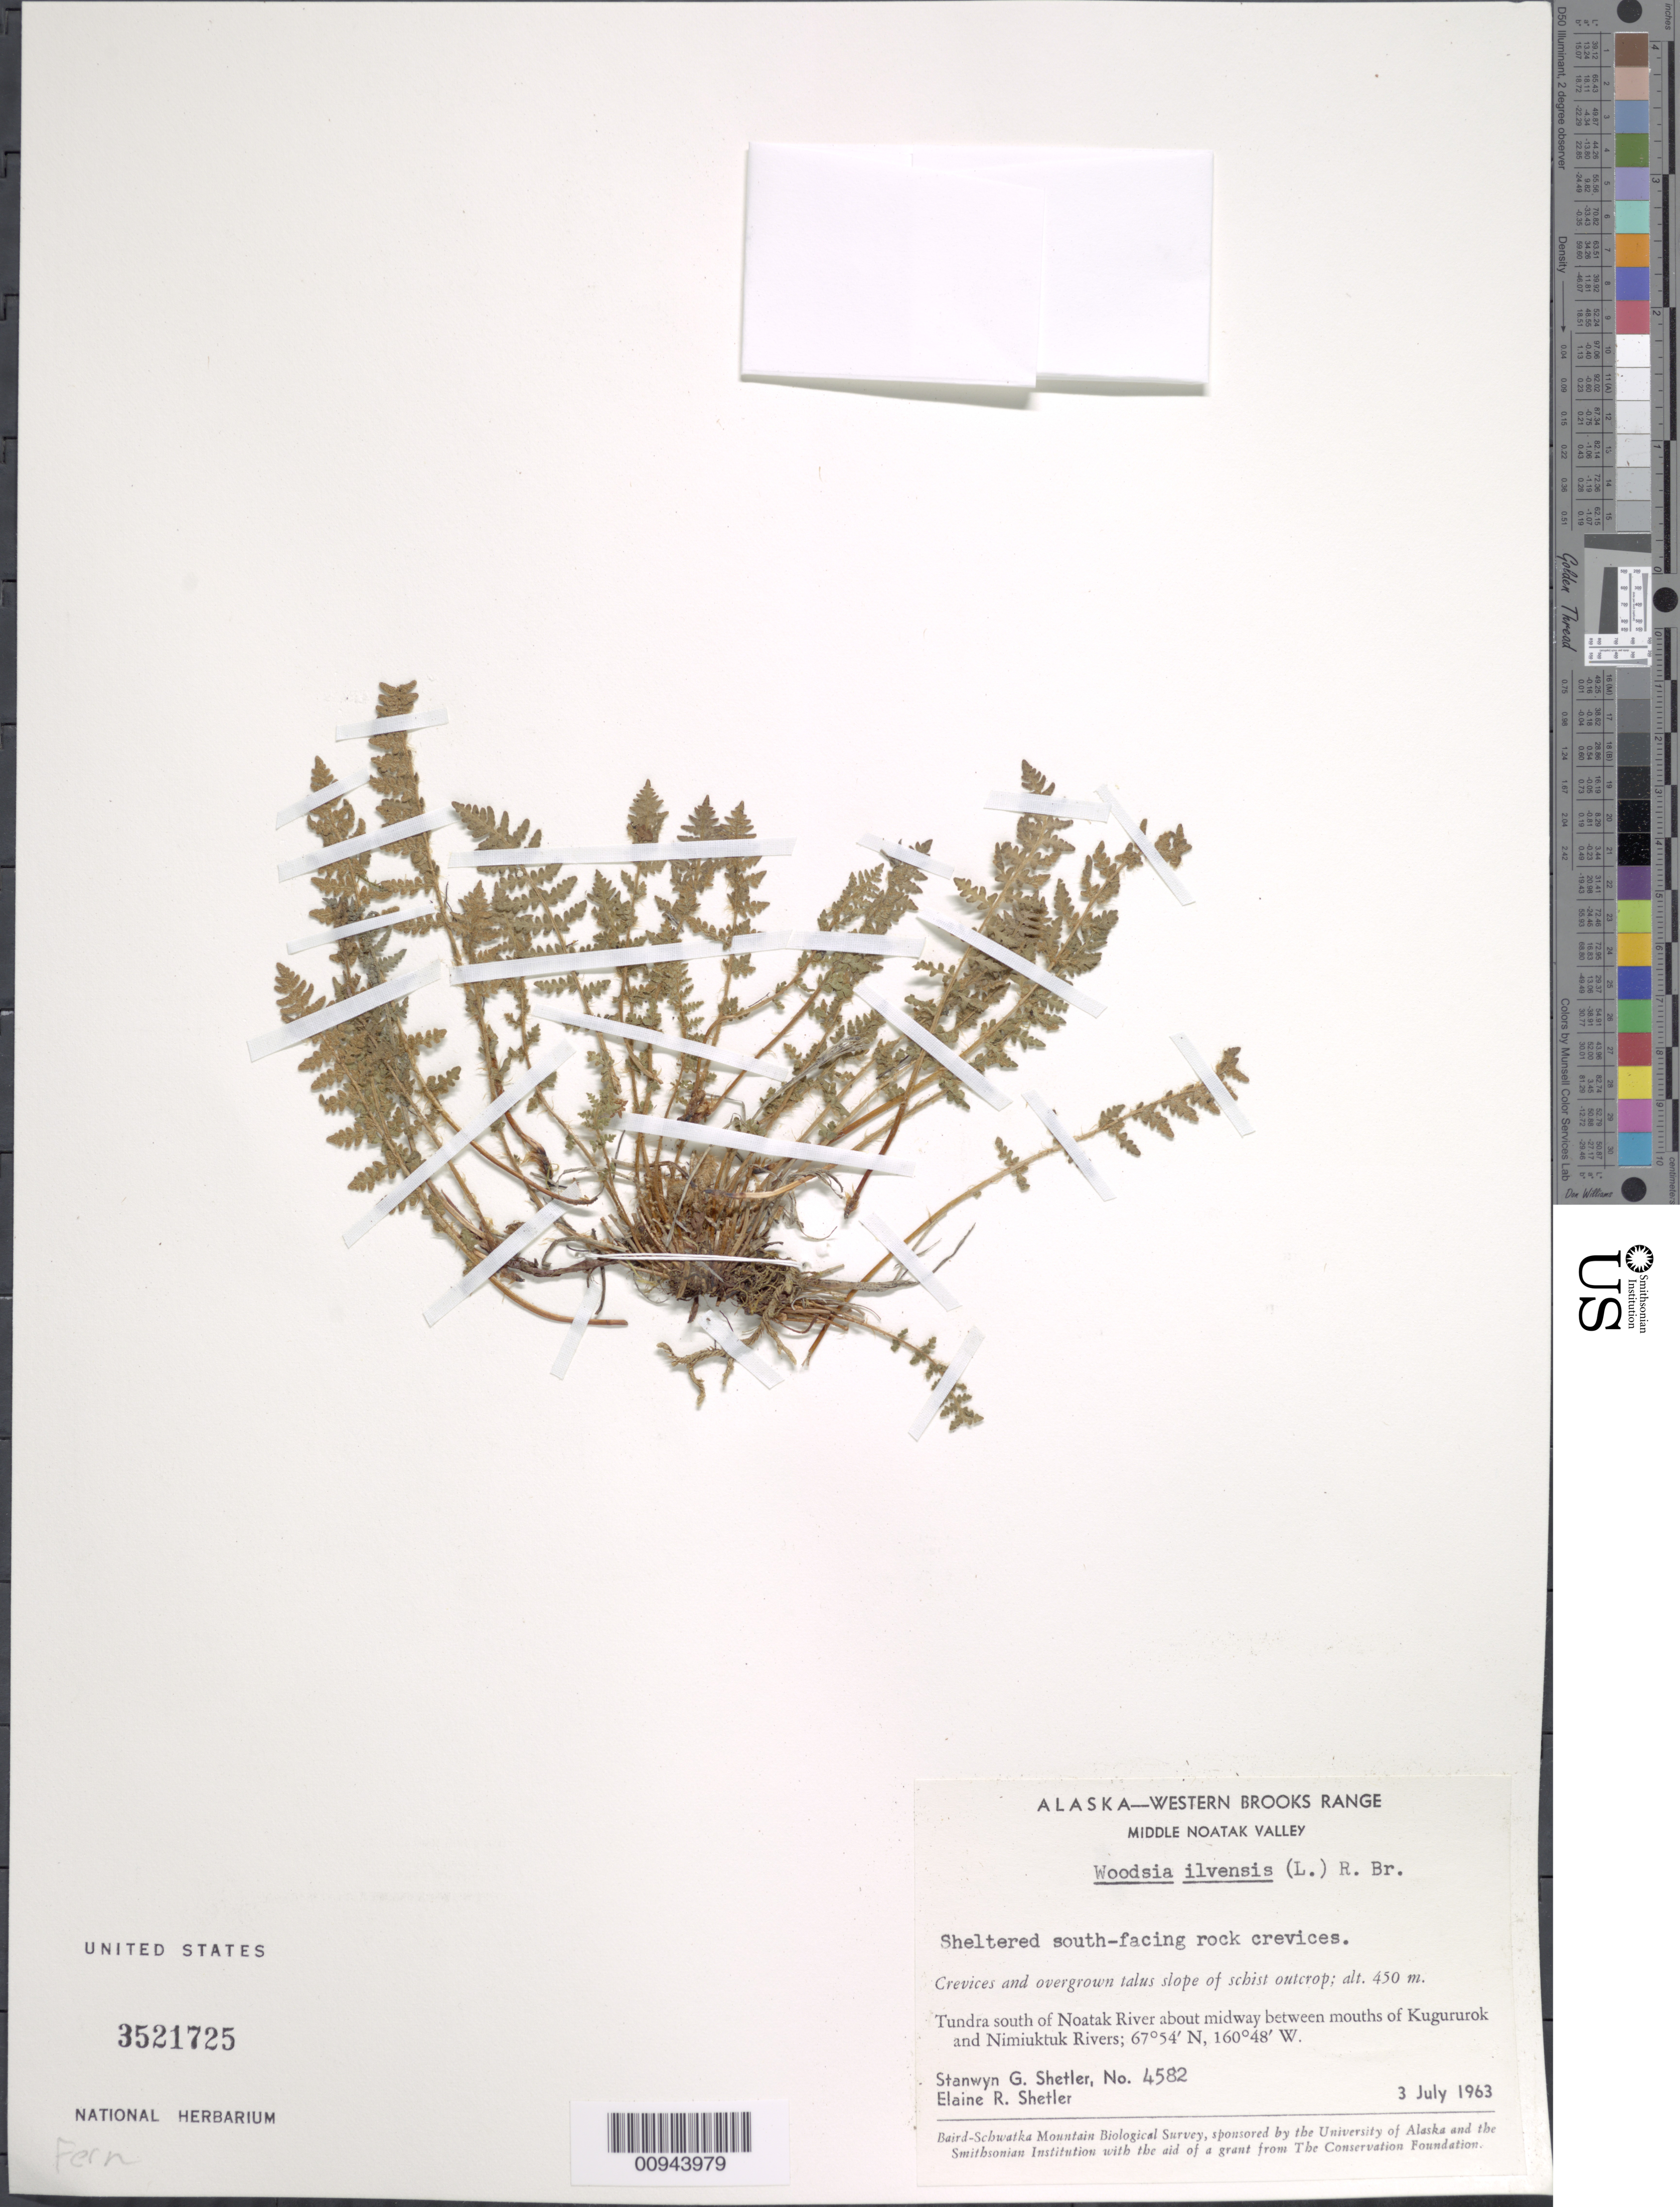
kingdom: Plantae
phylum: Tracheophyta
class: Polypodiopsida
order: Polypodiales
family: Woodsiaceae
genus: Woodsia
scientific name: Woodsia ilvensis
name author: (L.) R. Br.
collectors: S. Shetler & E. R. Shetler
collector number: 4582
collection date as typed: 03 Jul 1963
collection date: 1963-07-03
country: United States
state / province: Alaska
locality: S of Noatak River about midway between mouths of Kugururok and Nimiuktuk Rivers. Western Brooks Range, Middle Noatak Valley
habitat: Tundra. Crevices and overgrown talus slope of schist outcrop. Sheltered south-facing rock crevices.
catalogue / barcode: US 3521725